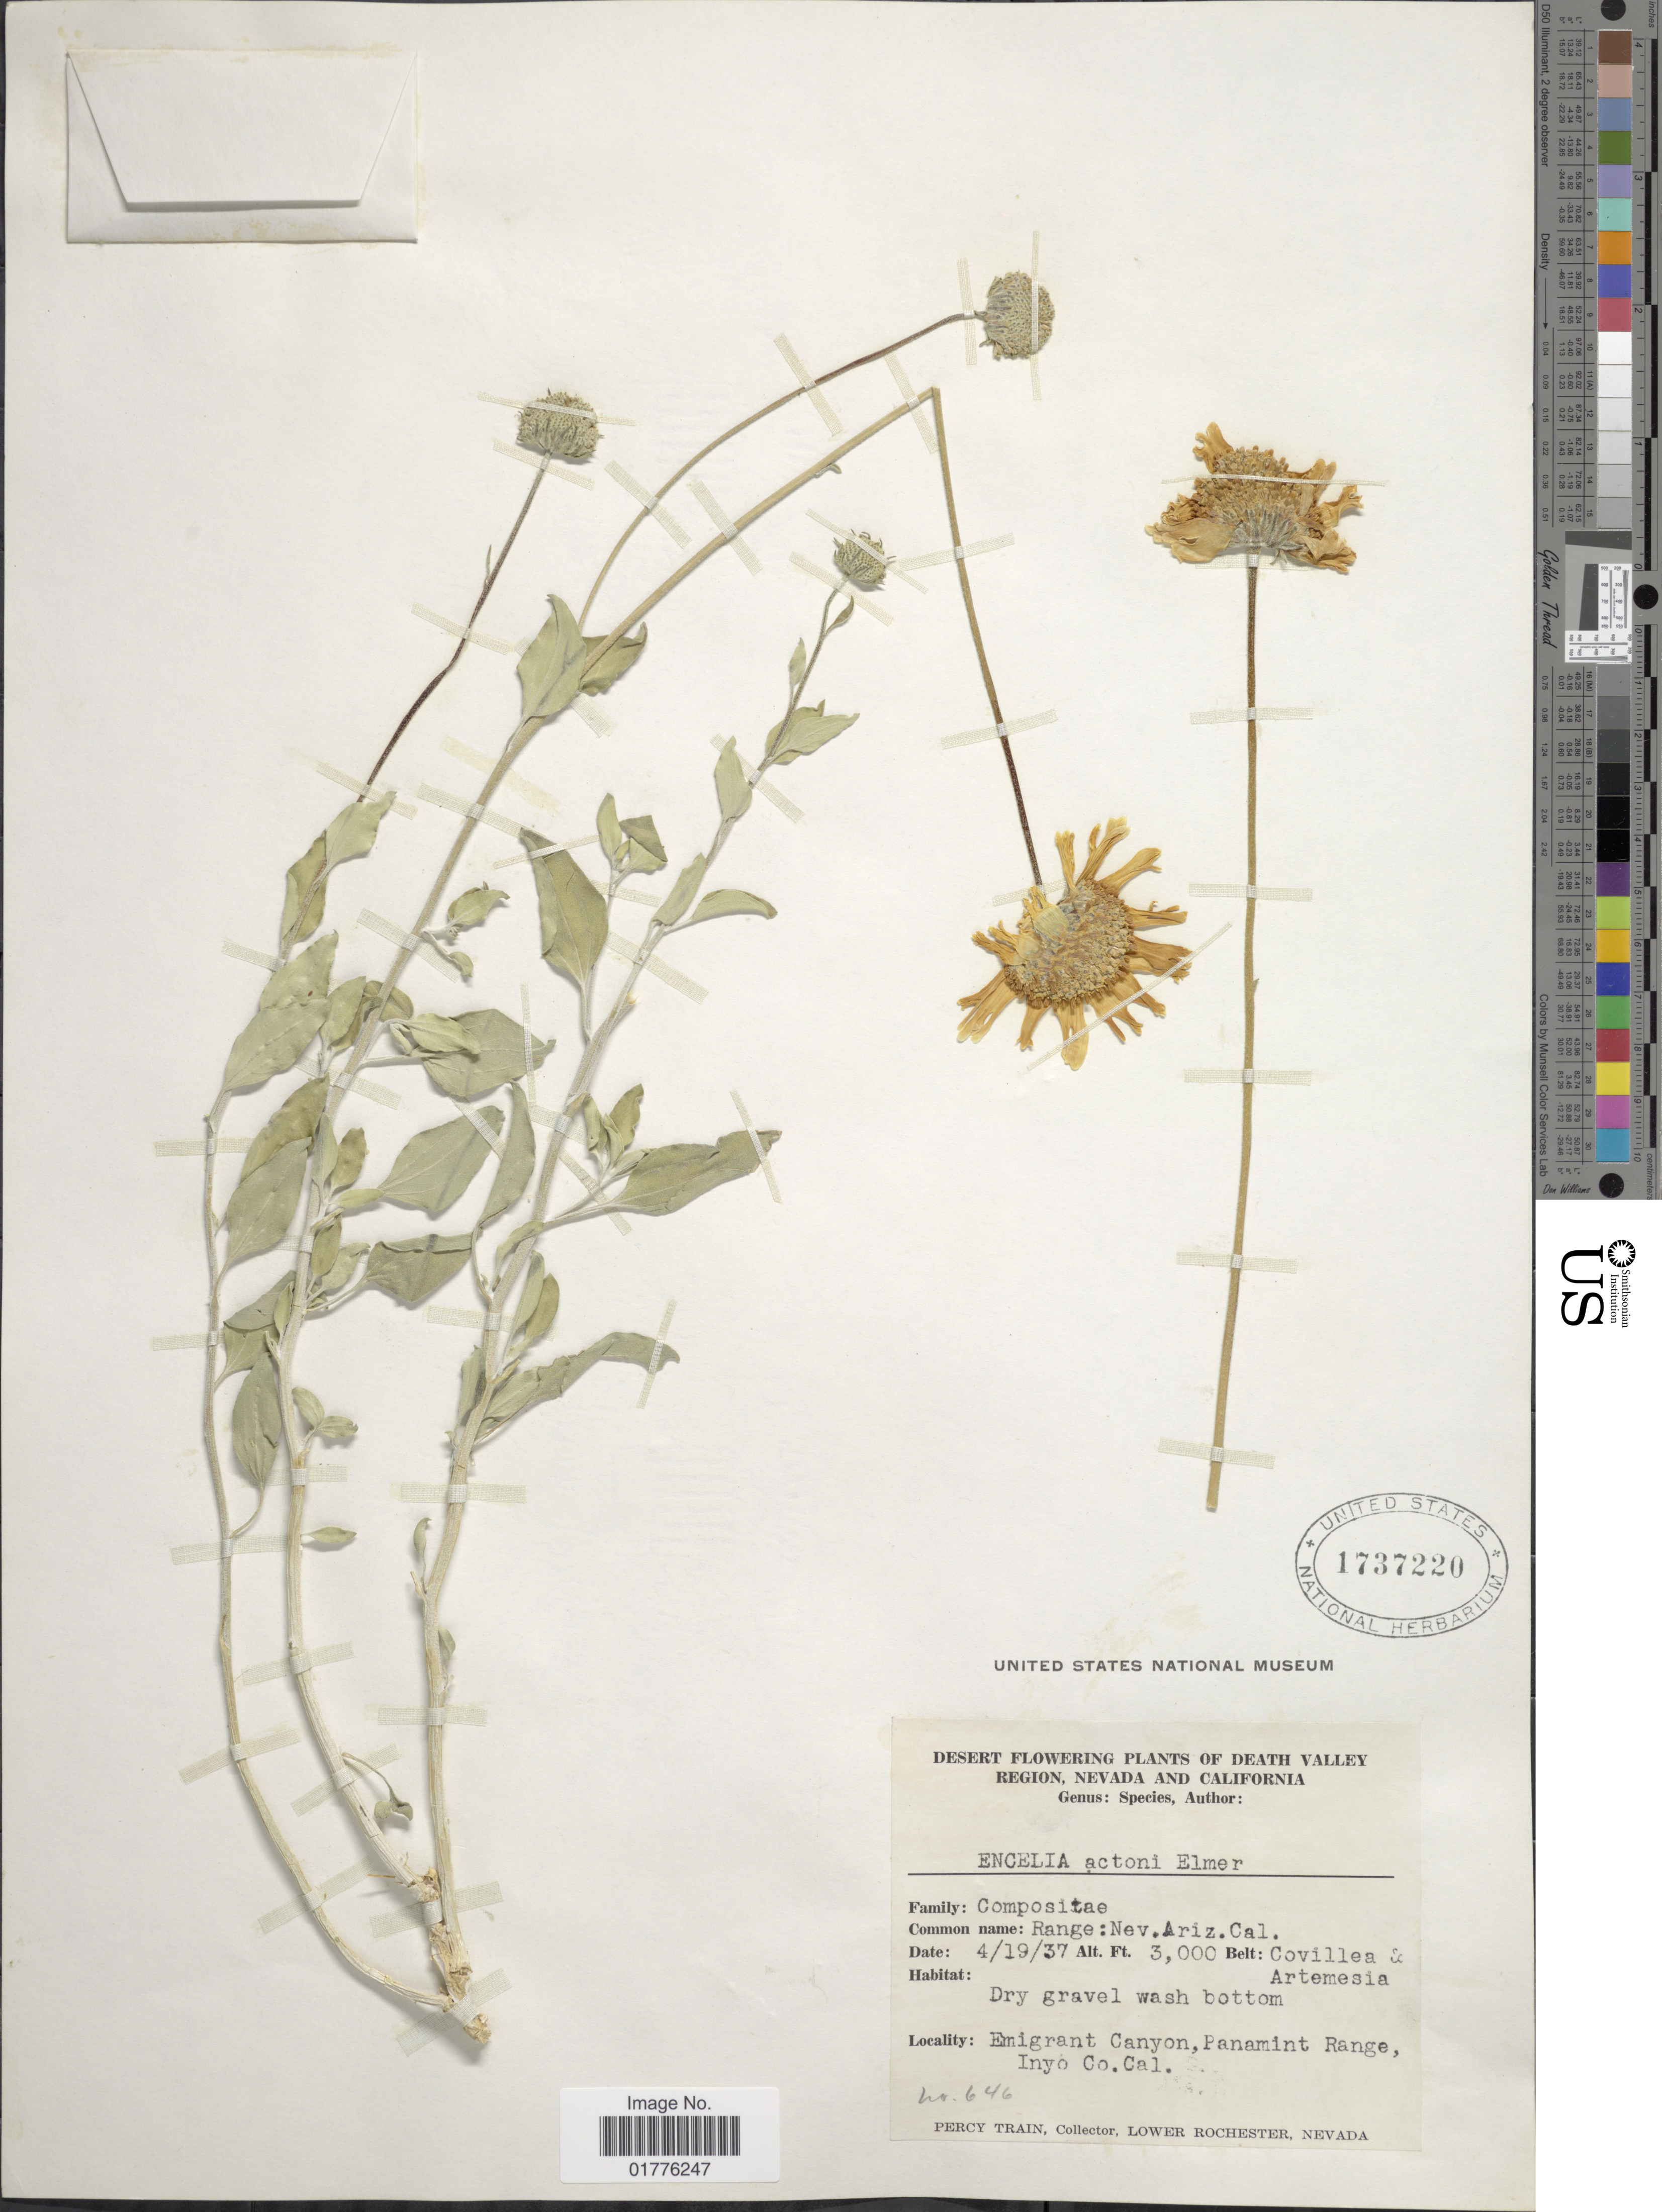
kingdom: Plantae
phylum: Tracheophyta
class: Magnoliopsida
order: Asterales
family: Asteraceae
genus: Encelia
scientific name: Encelia frutescens var. actonii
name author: (Elmer) S.F. Blake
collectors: P. Train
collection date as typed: Transcribed d/m/y: 19/4/37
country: United States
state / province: California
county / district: Inyo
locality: Emigrant Canyon, Panamint Range, Inyo co. Cal.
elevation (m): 914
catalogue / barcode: US 1737220